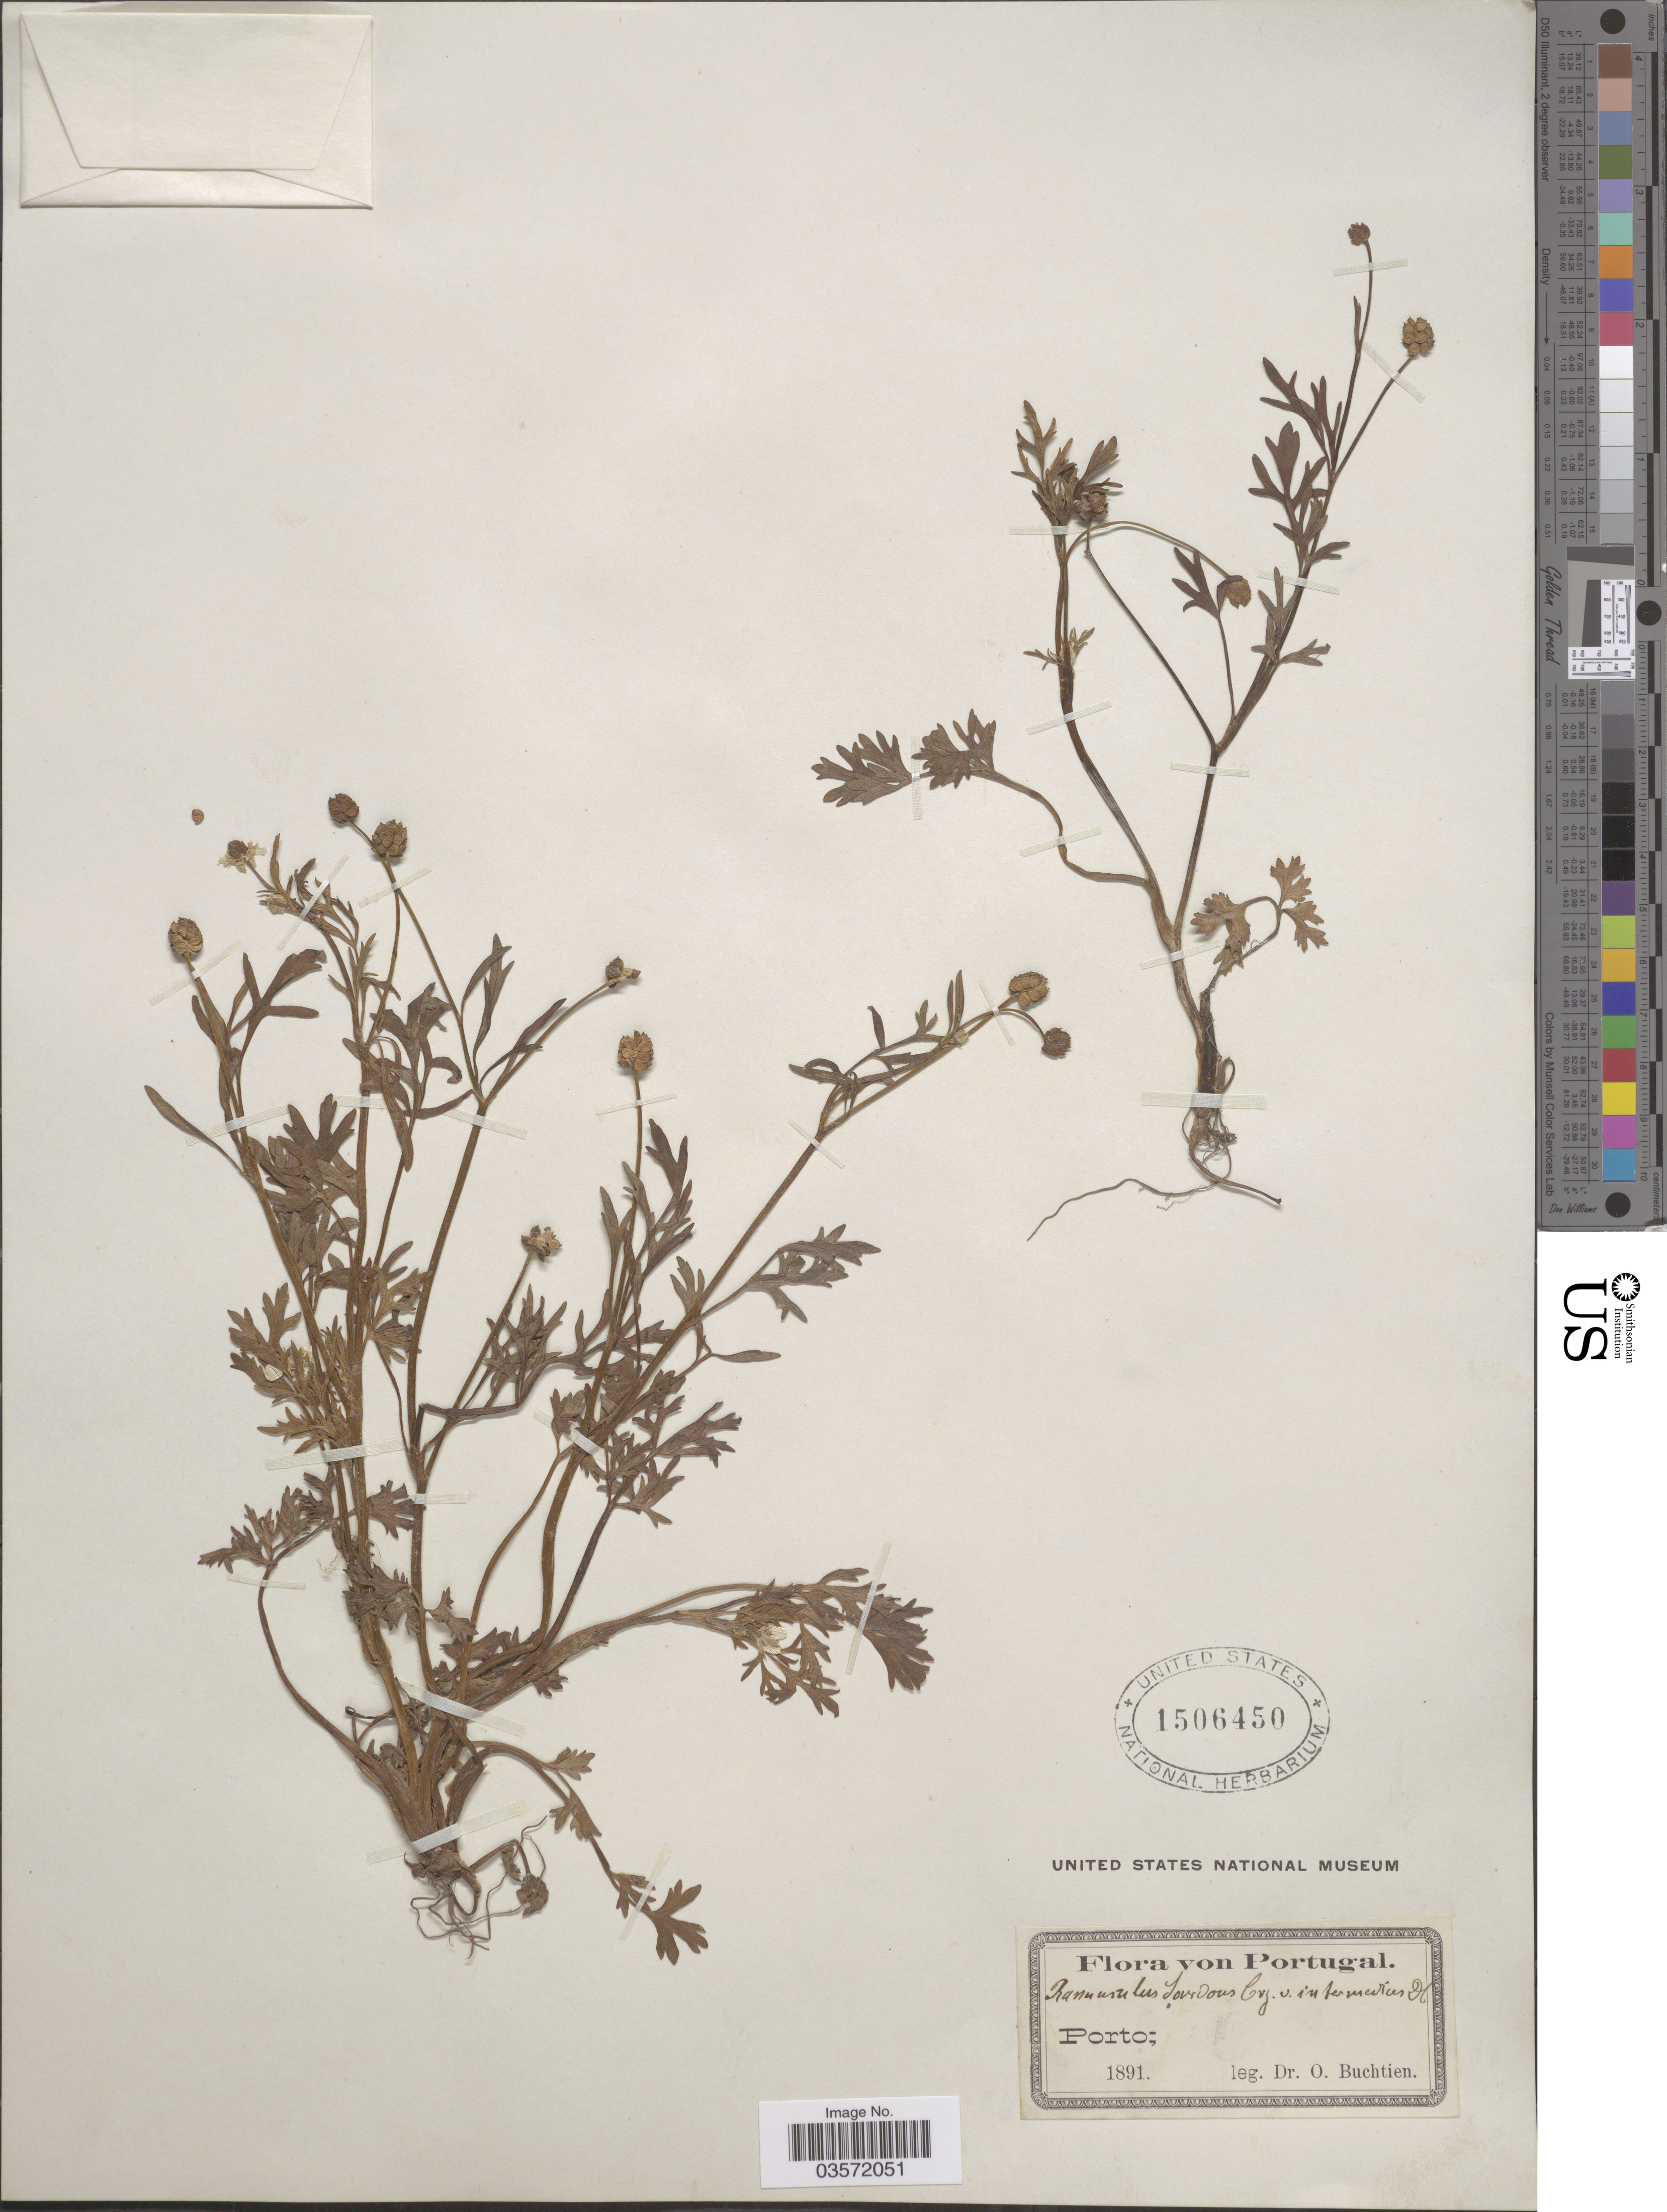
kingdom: Plantae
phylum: Tracheophyta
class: Magnoliopsida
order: Ranunculales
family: Ranunculaceae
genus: Ranunculus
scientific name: Ranunculus sardous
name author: Crantz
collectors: O. Buchtien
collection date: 1891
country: Portugal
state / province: Porto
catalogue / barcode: US 1506450